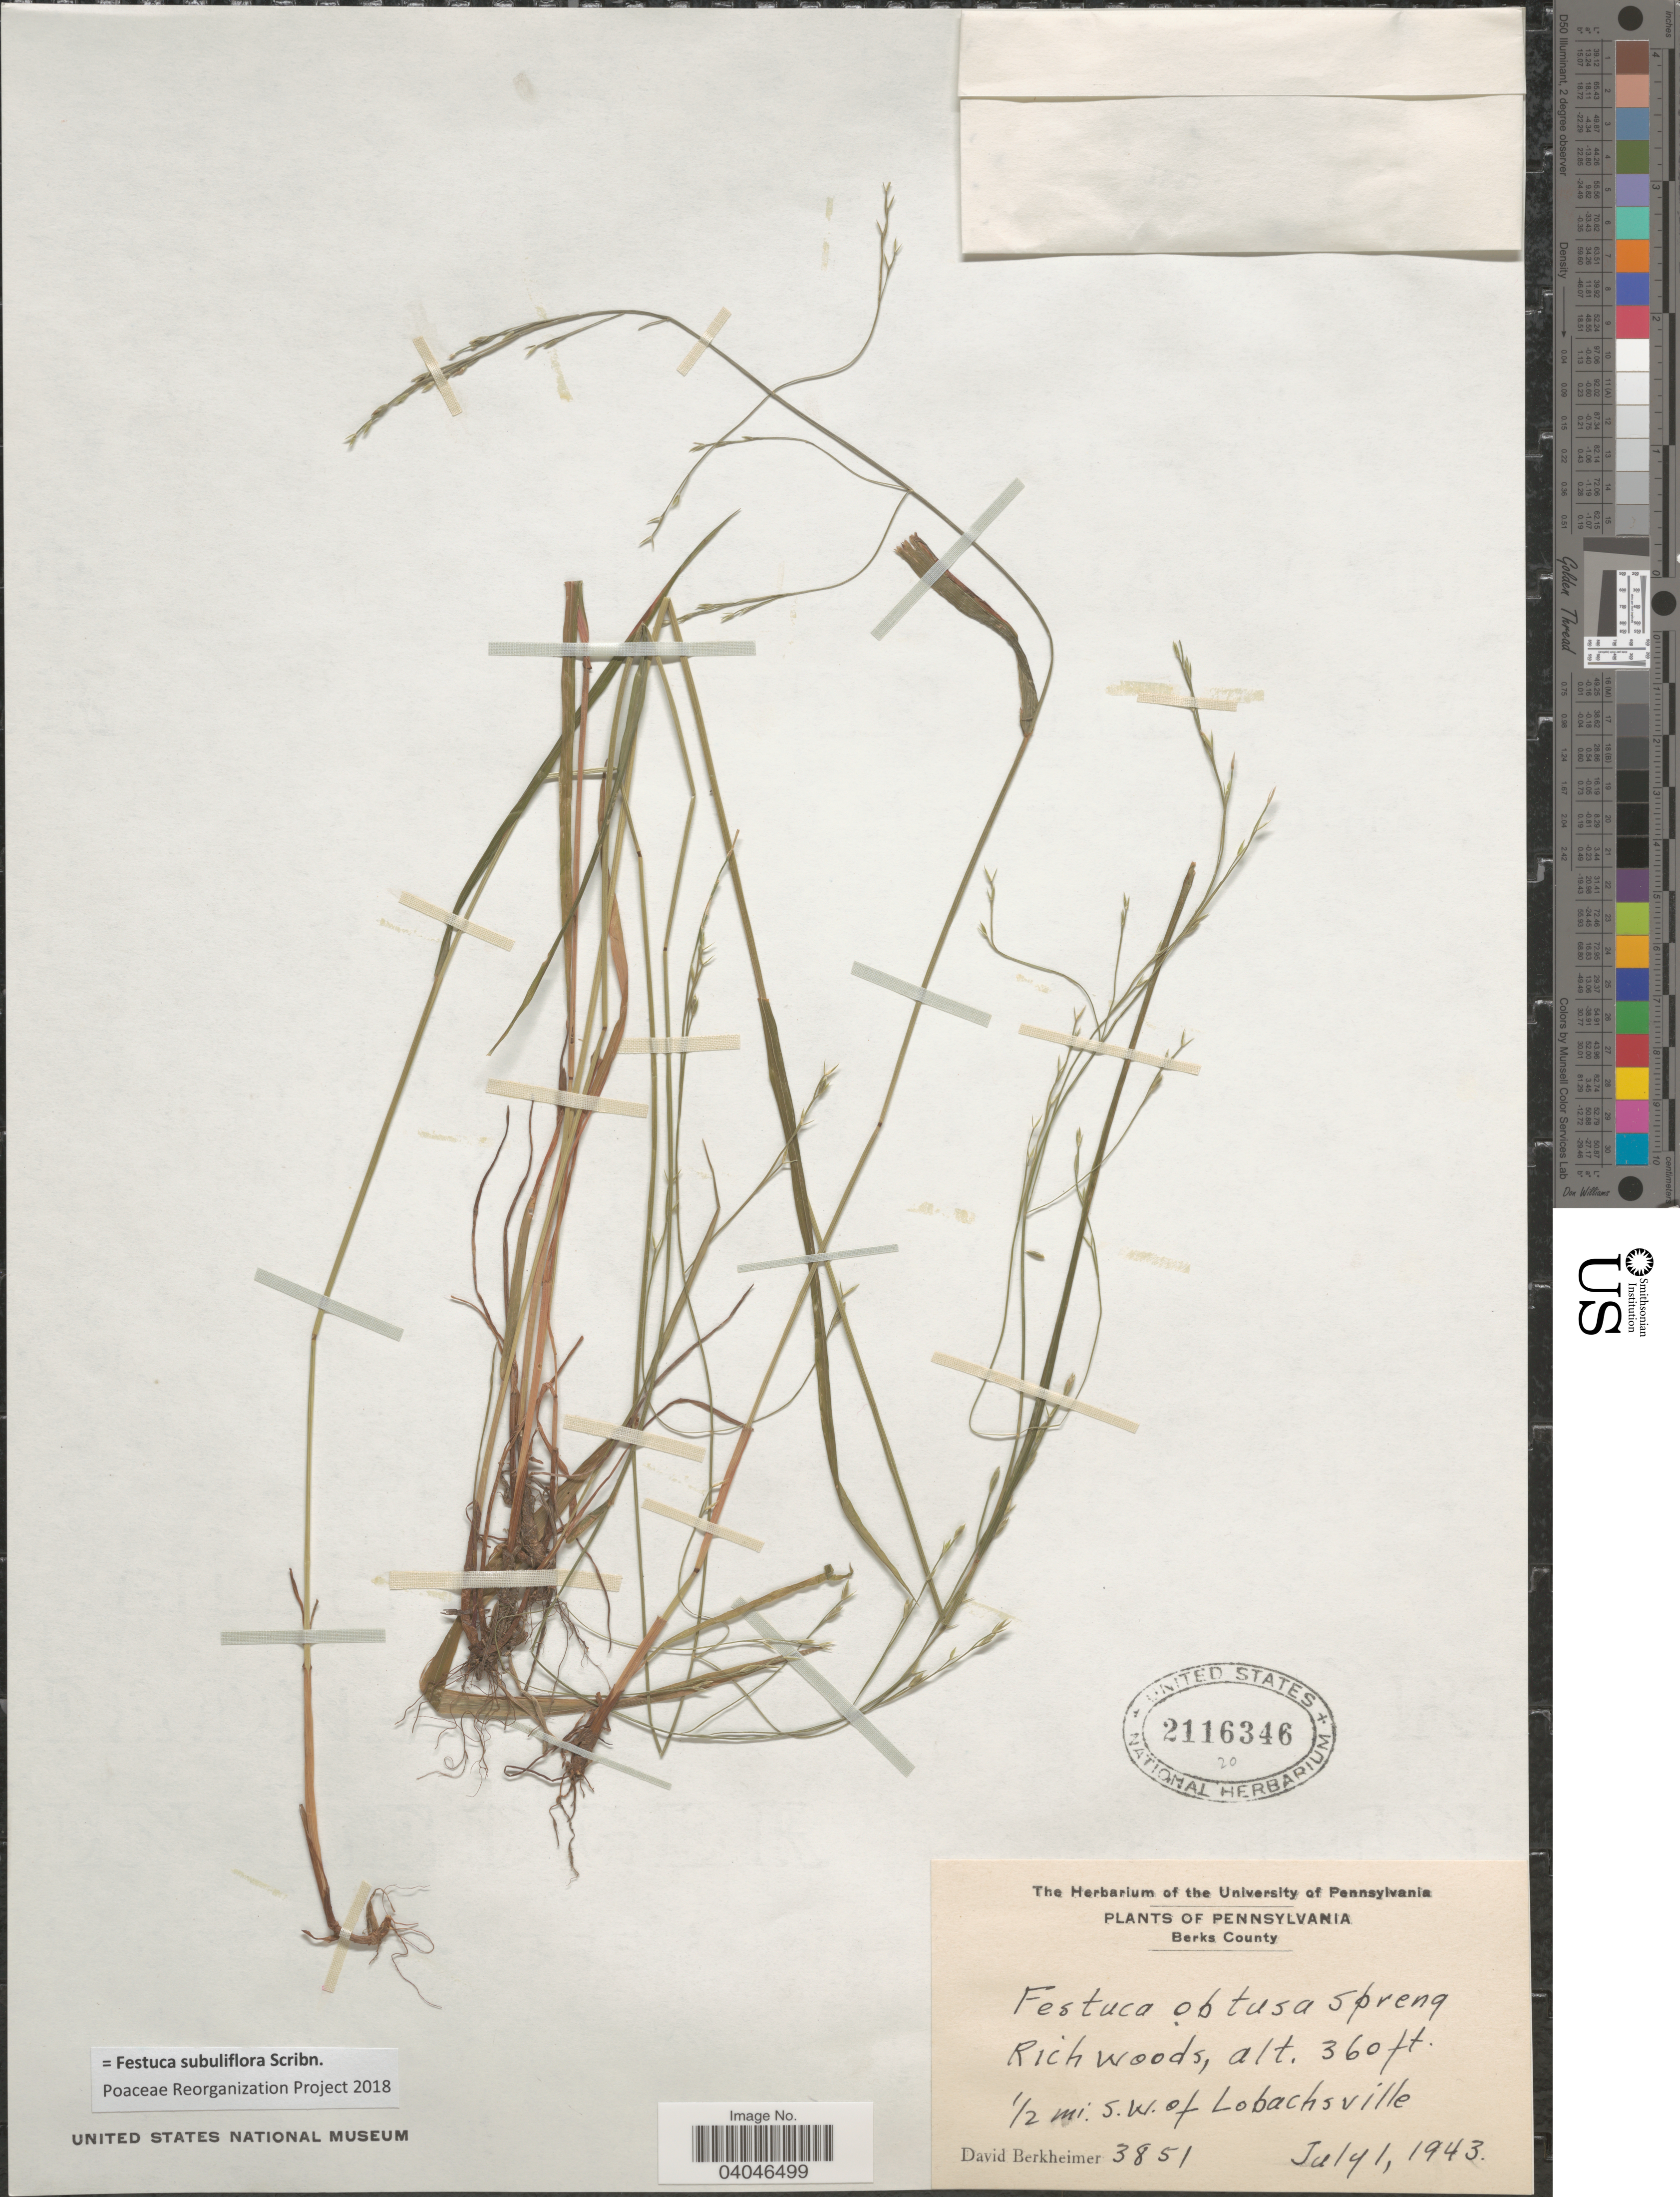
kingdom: Plantae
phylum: Tracheophyta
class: Liliopsida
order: Poales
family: Poaceae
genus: Festuca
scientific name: Festuca subuliflora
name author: Scribn.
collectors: D. Berkheimer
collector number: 3851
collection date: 1943-07-01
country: United States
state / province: Pennsylvania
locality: Berks County. Rich woods, ½ mi. S.W. of Lobachsville.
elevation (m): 110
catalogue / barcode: US 2116346